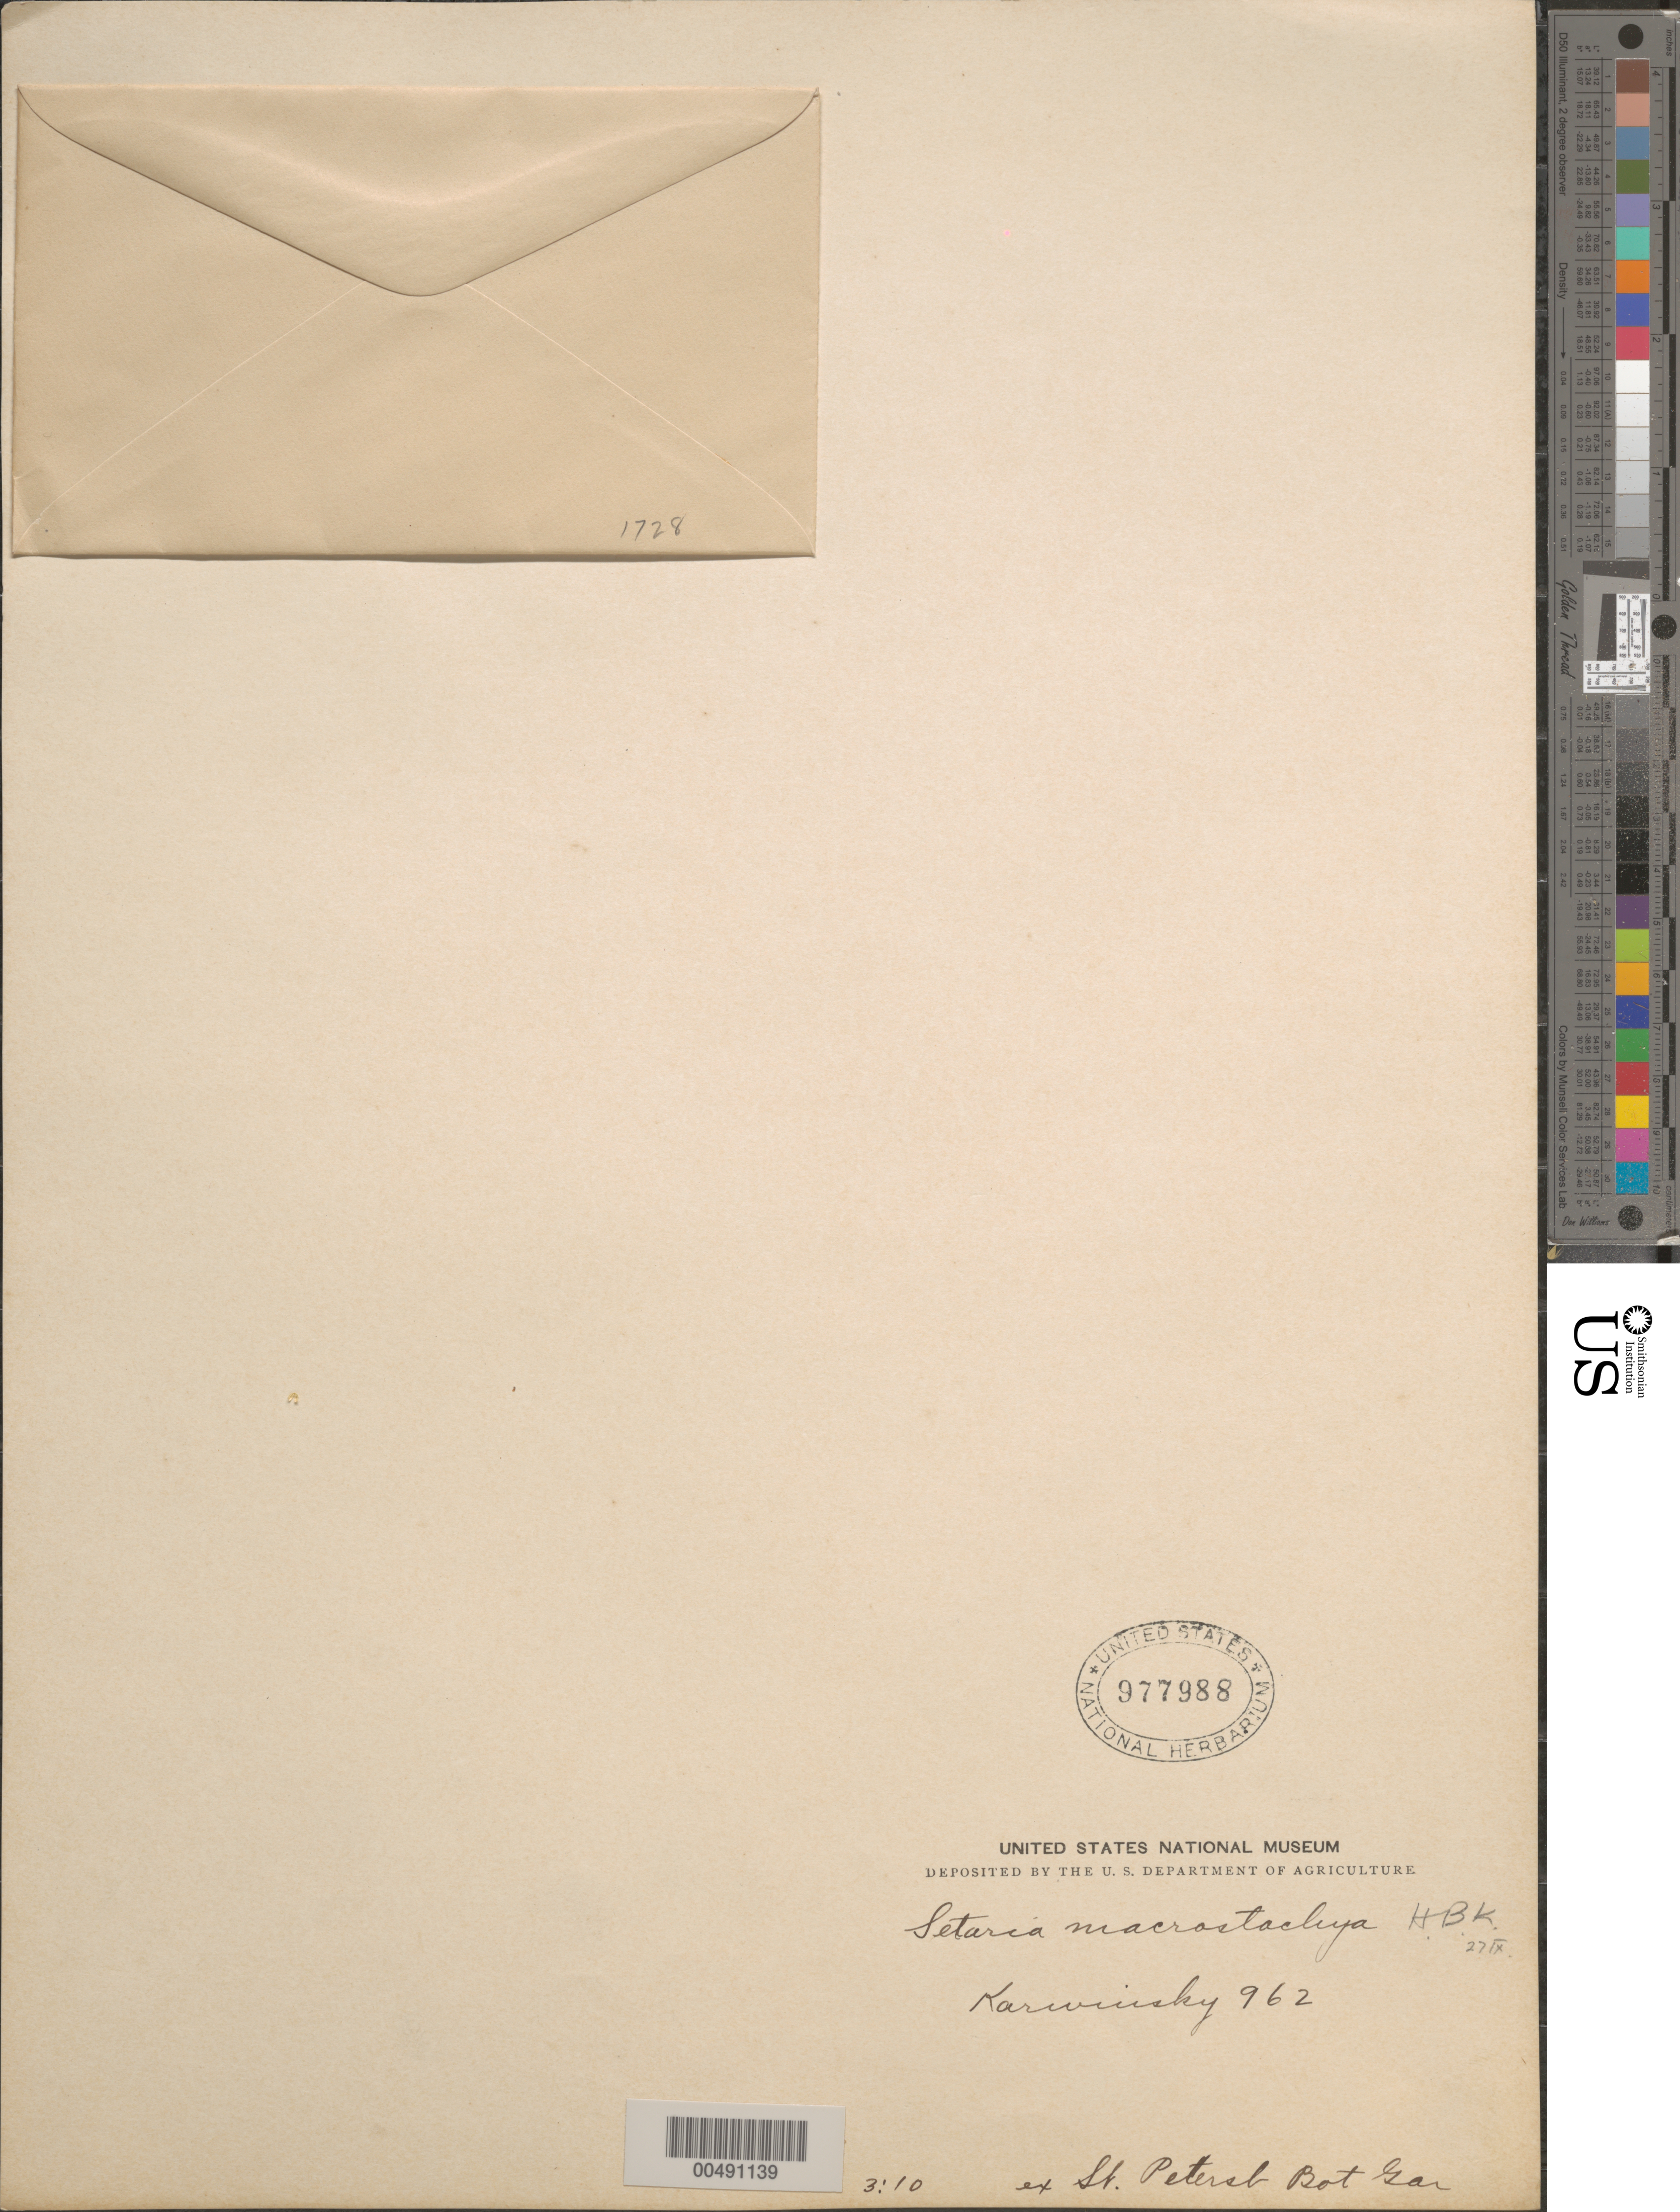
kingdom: Plantae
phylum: Tracheophyta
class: Liliopsida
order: Poales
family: Poaceae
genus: Setaria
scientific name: Setaria macrostachya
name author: Kunth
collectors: W. F. Karwinski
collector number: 962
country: Mexico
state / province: Durango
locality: San Ramon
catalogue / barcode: US 977988